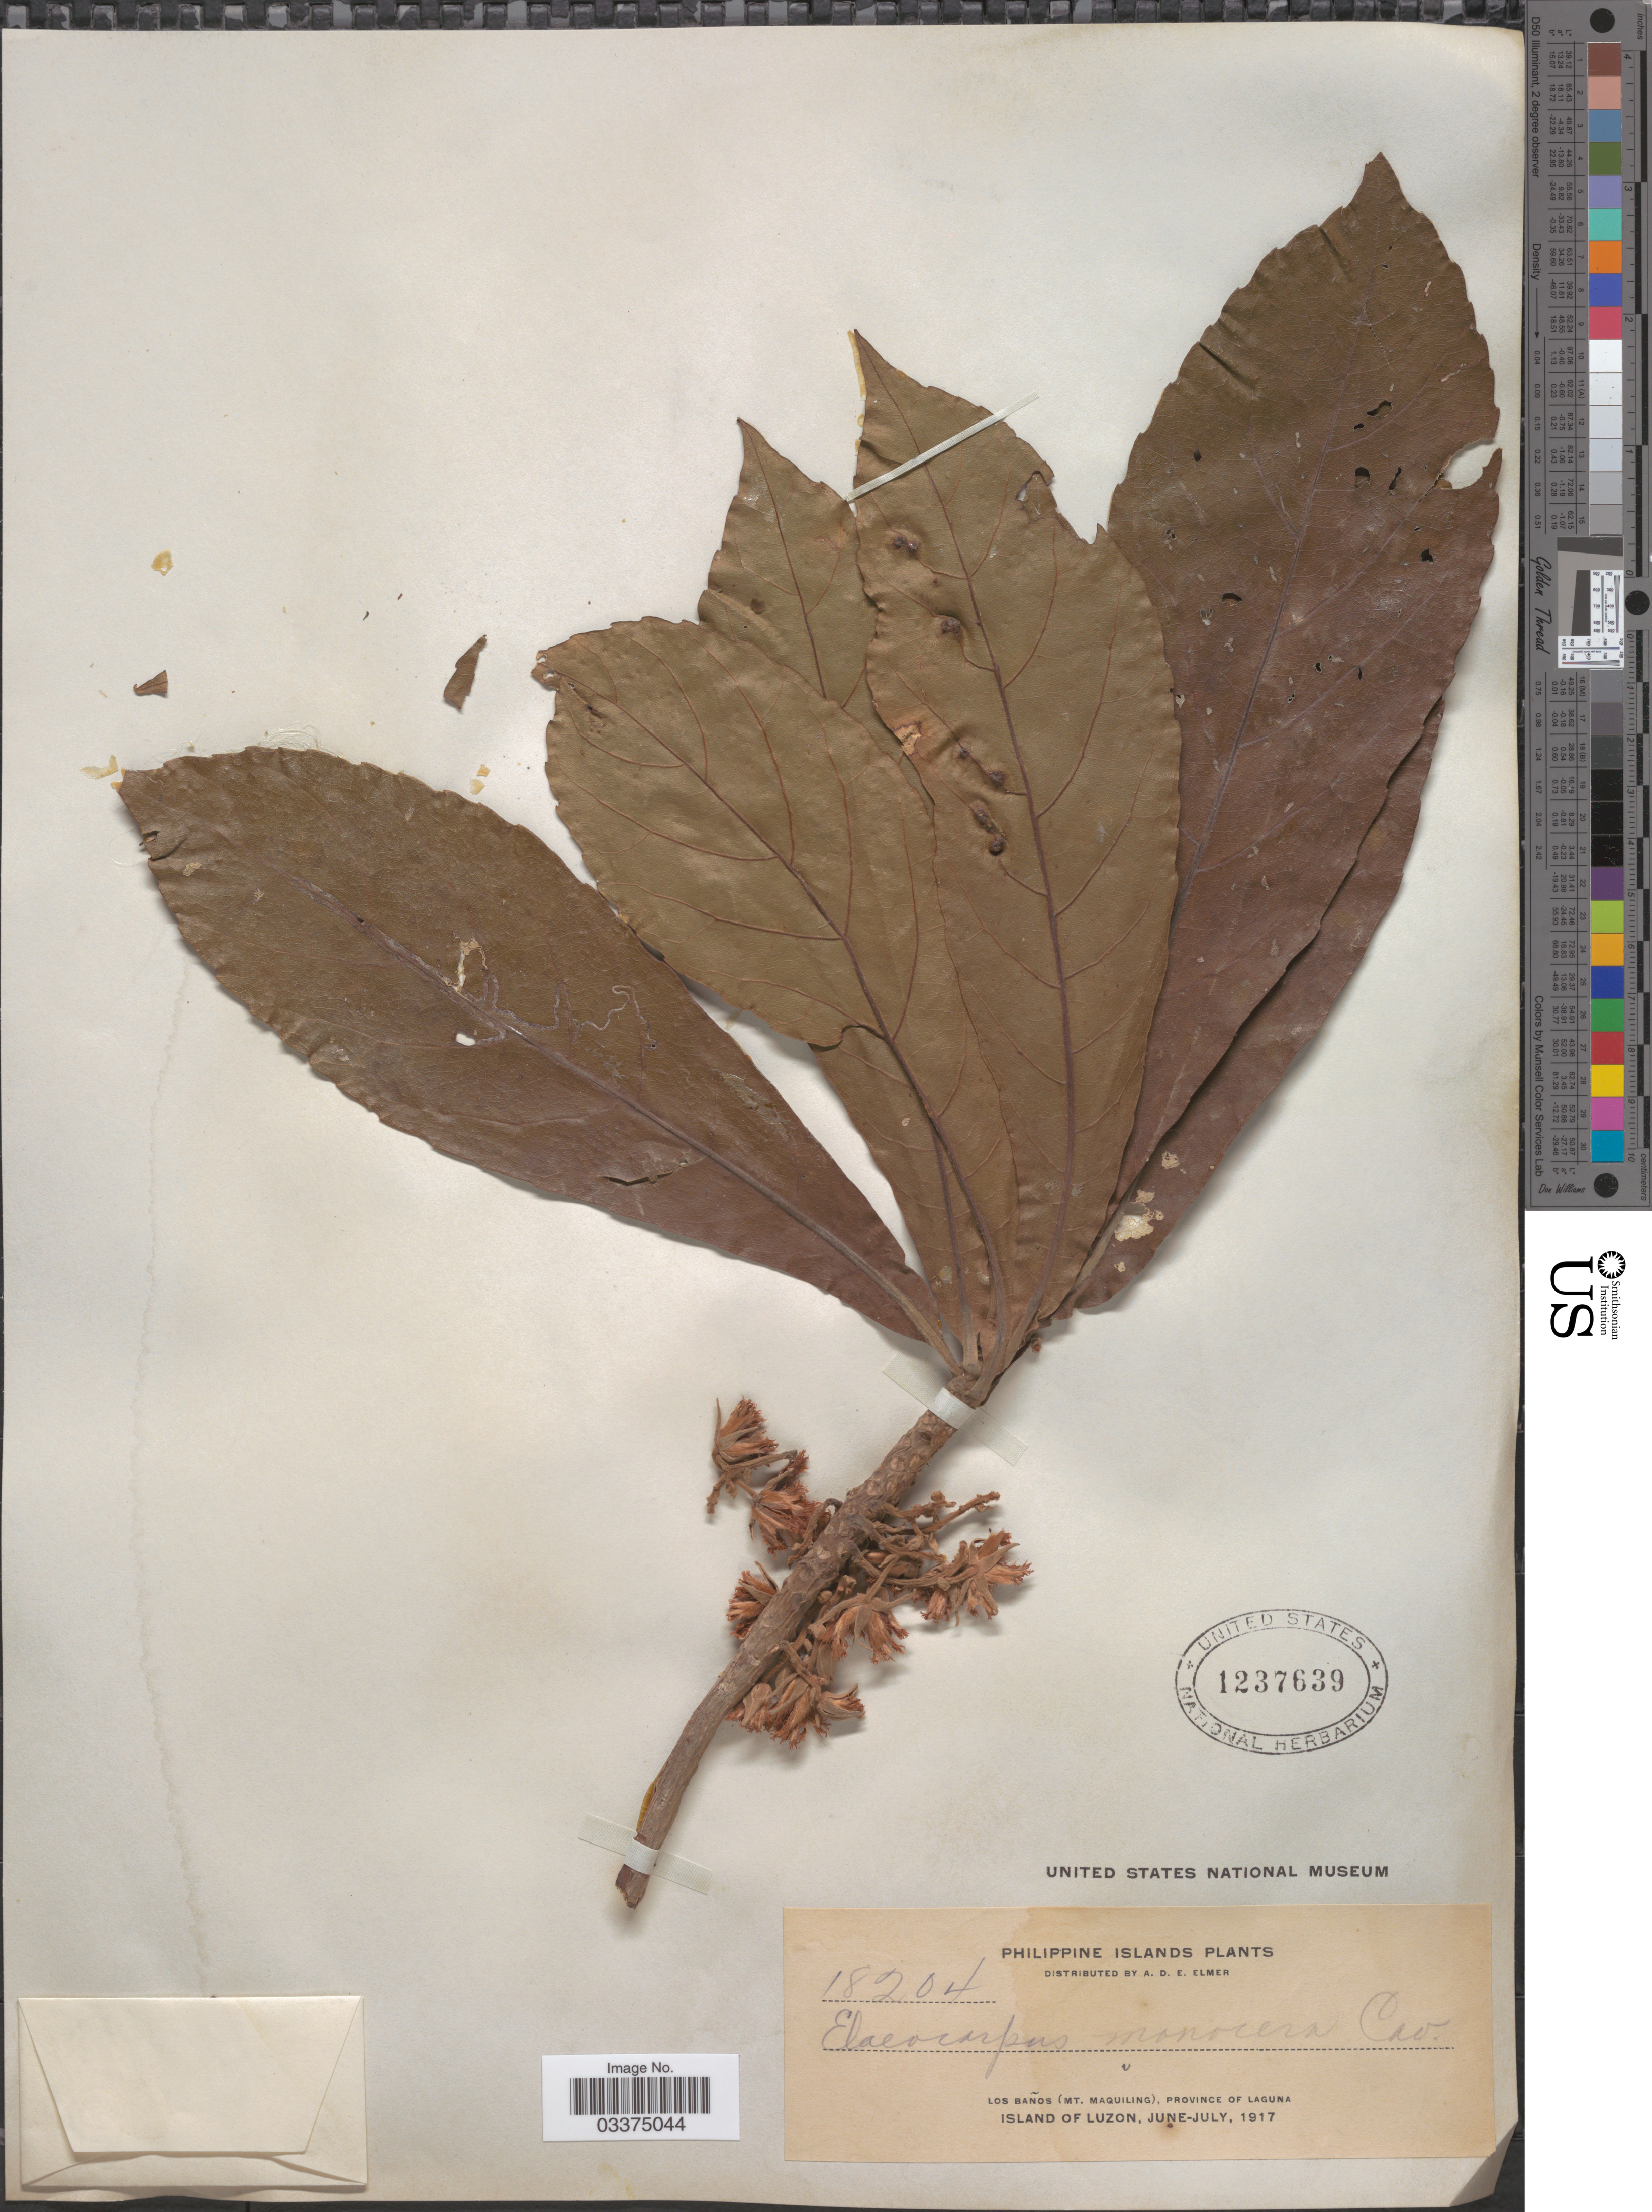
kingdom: Plantae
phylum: Tracheophyta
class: Magnoliopsida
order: Oxalidales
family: Elaeocarpaceae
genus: Elaeocarpus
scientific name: Elaeocarpus monocera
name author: Cav.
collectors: A. D. E. Elmer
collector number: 18204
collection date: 1917-06/1917-07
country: Philippines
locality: Los Baños (Mt. Maquiling), Province of Agusan, Island of Luzon.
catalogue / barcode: US 1237639